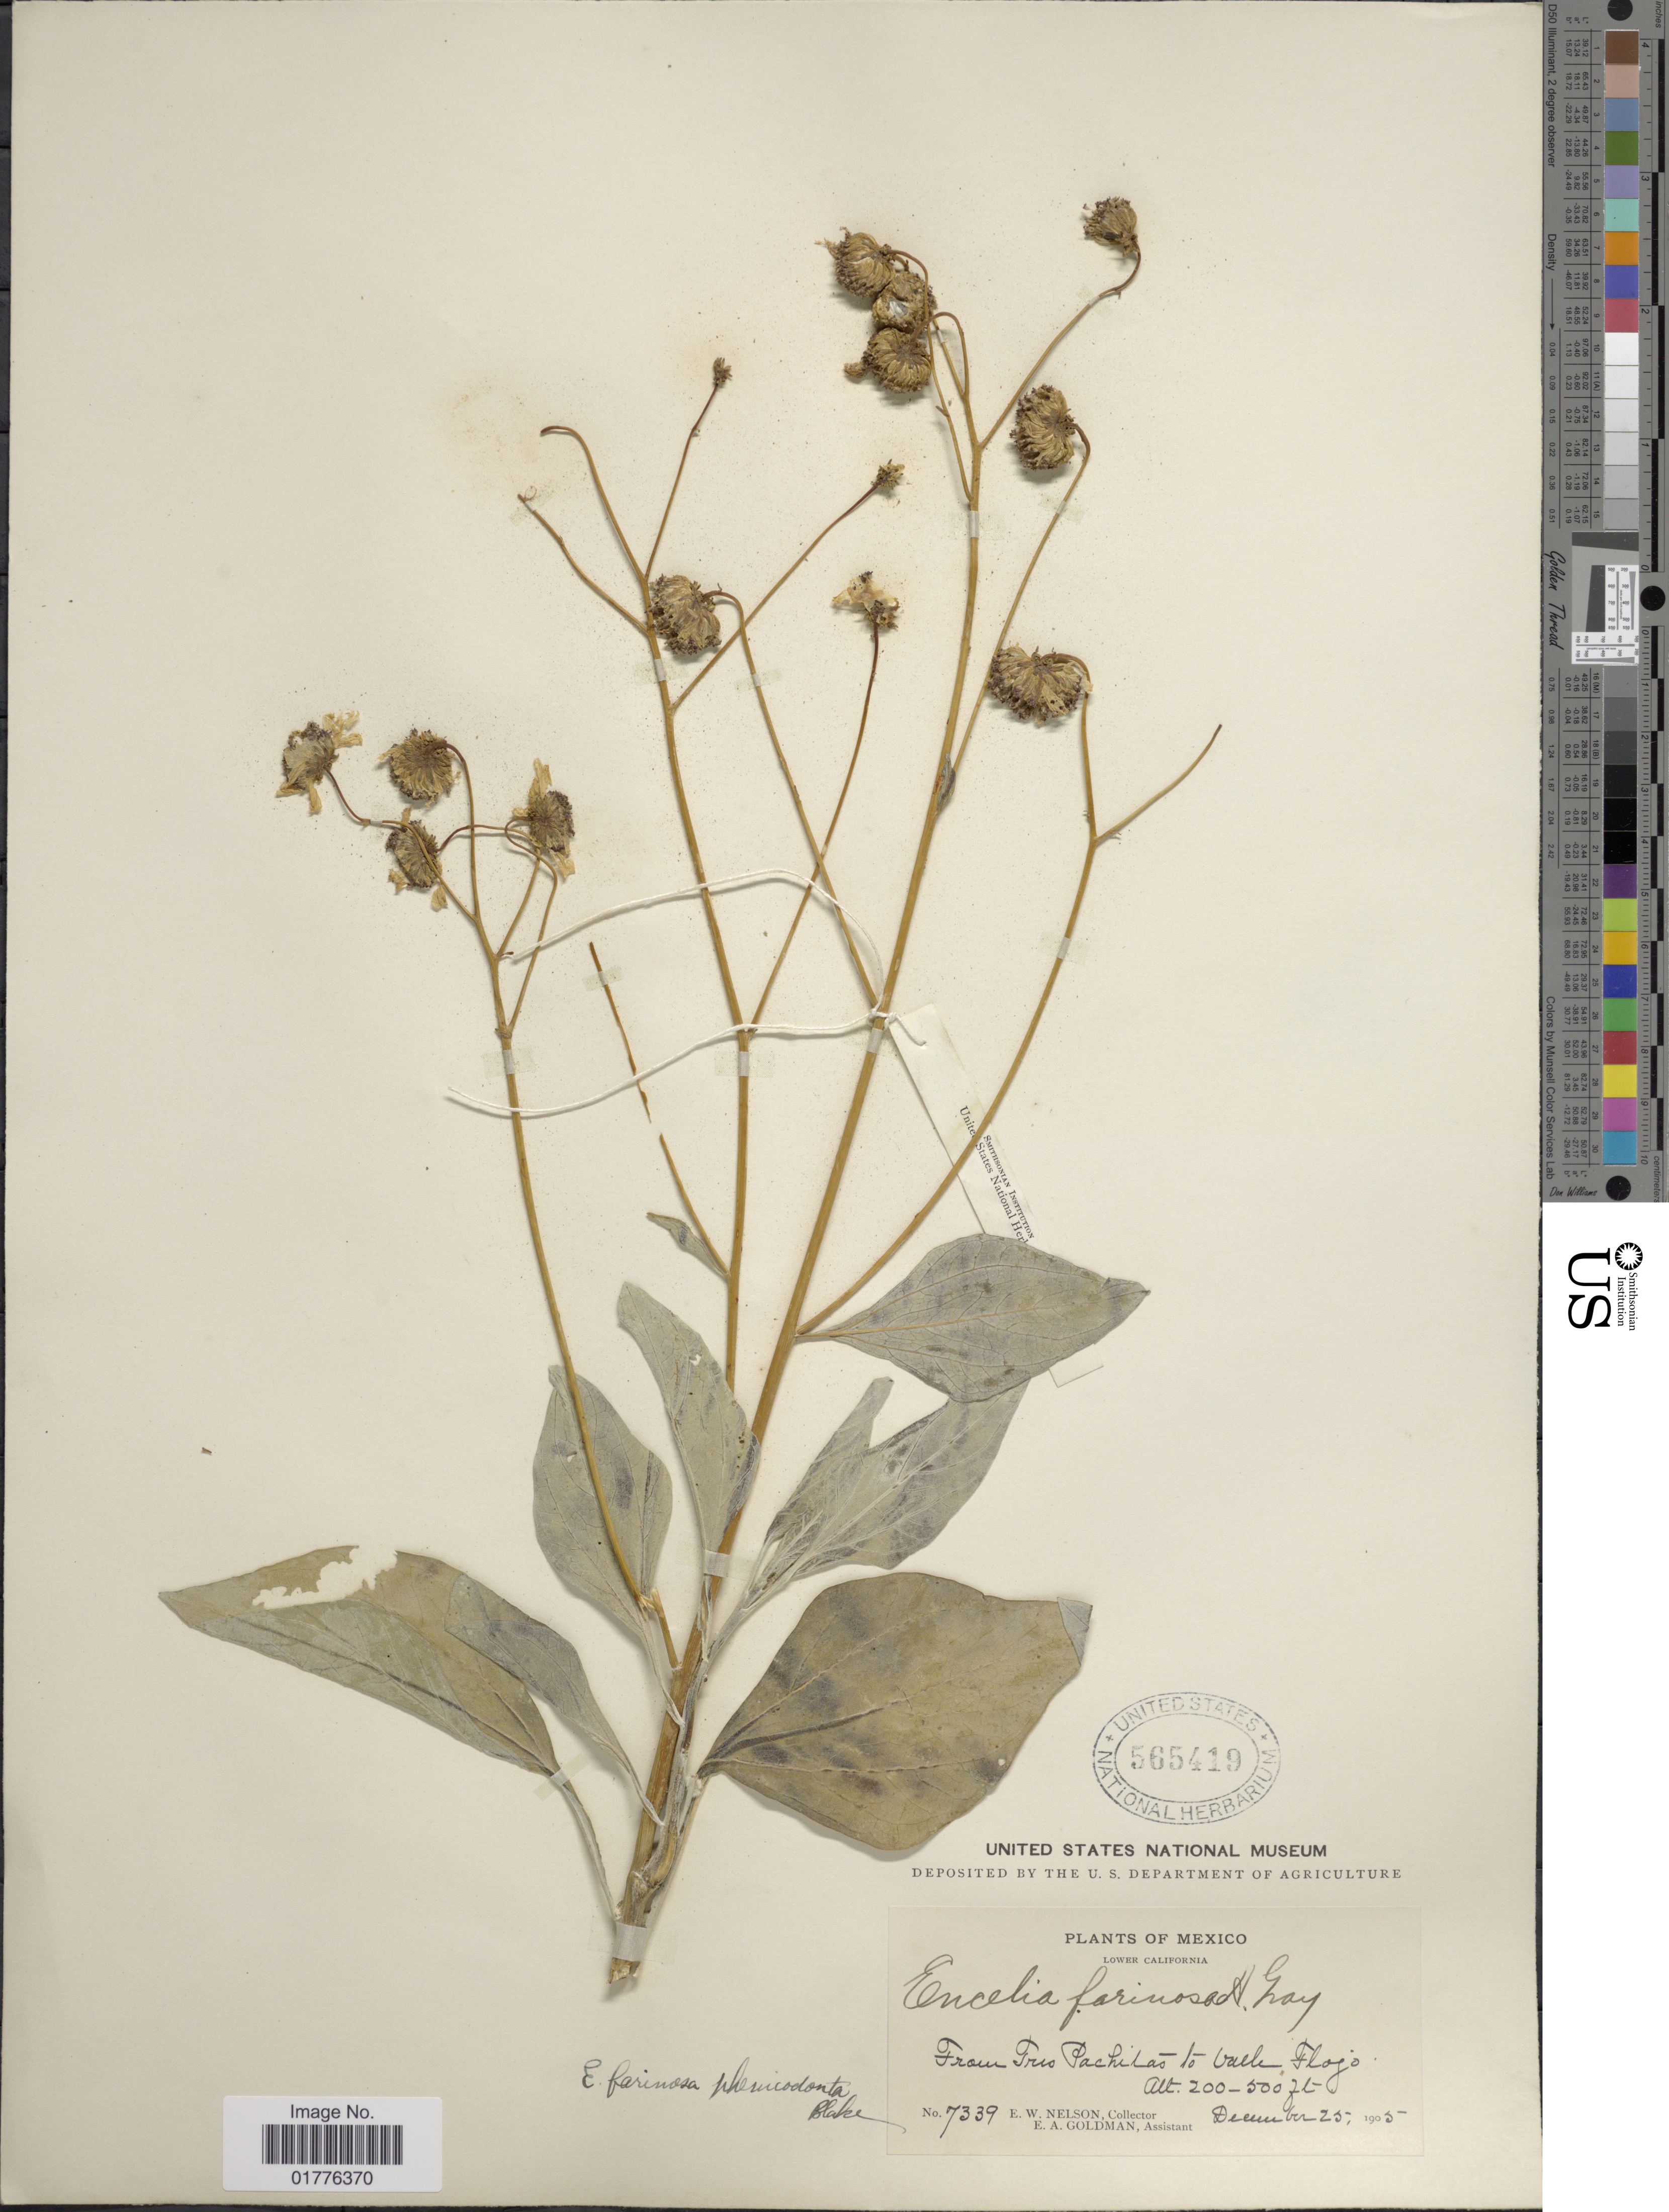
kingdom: Plantae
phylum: Tracheophyta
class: Magnoliopsida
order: Asterales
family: Asteraceae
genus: Encelia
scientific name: Encelia farinosa f. phenicodonta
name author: S.F. Blake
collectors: E. W. Nelson & E. A. Goldman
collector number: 7339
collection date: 1905-12-25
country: Mexico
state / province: Baja California Sur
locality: Lower California, From Tres Pachitas to Valle Flojo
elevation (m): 61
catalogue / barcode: US 565149